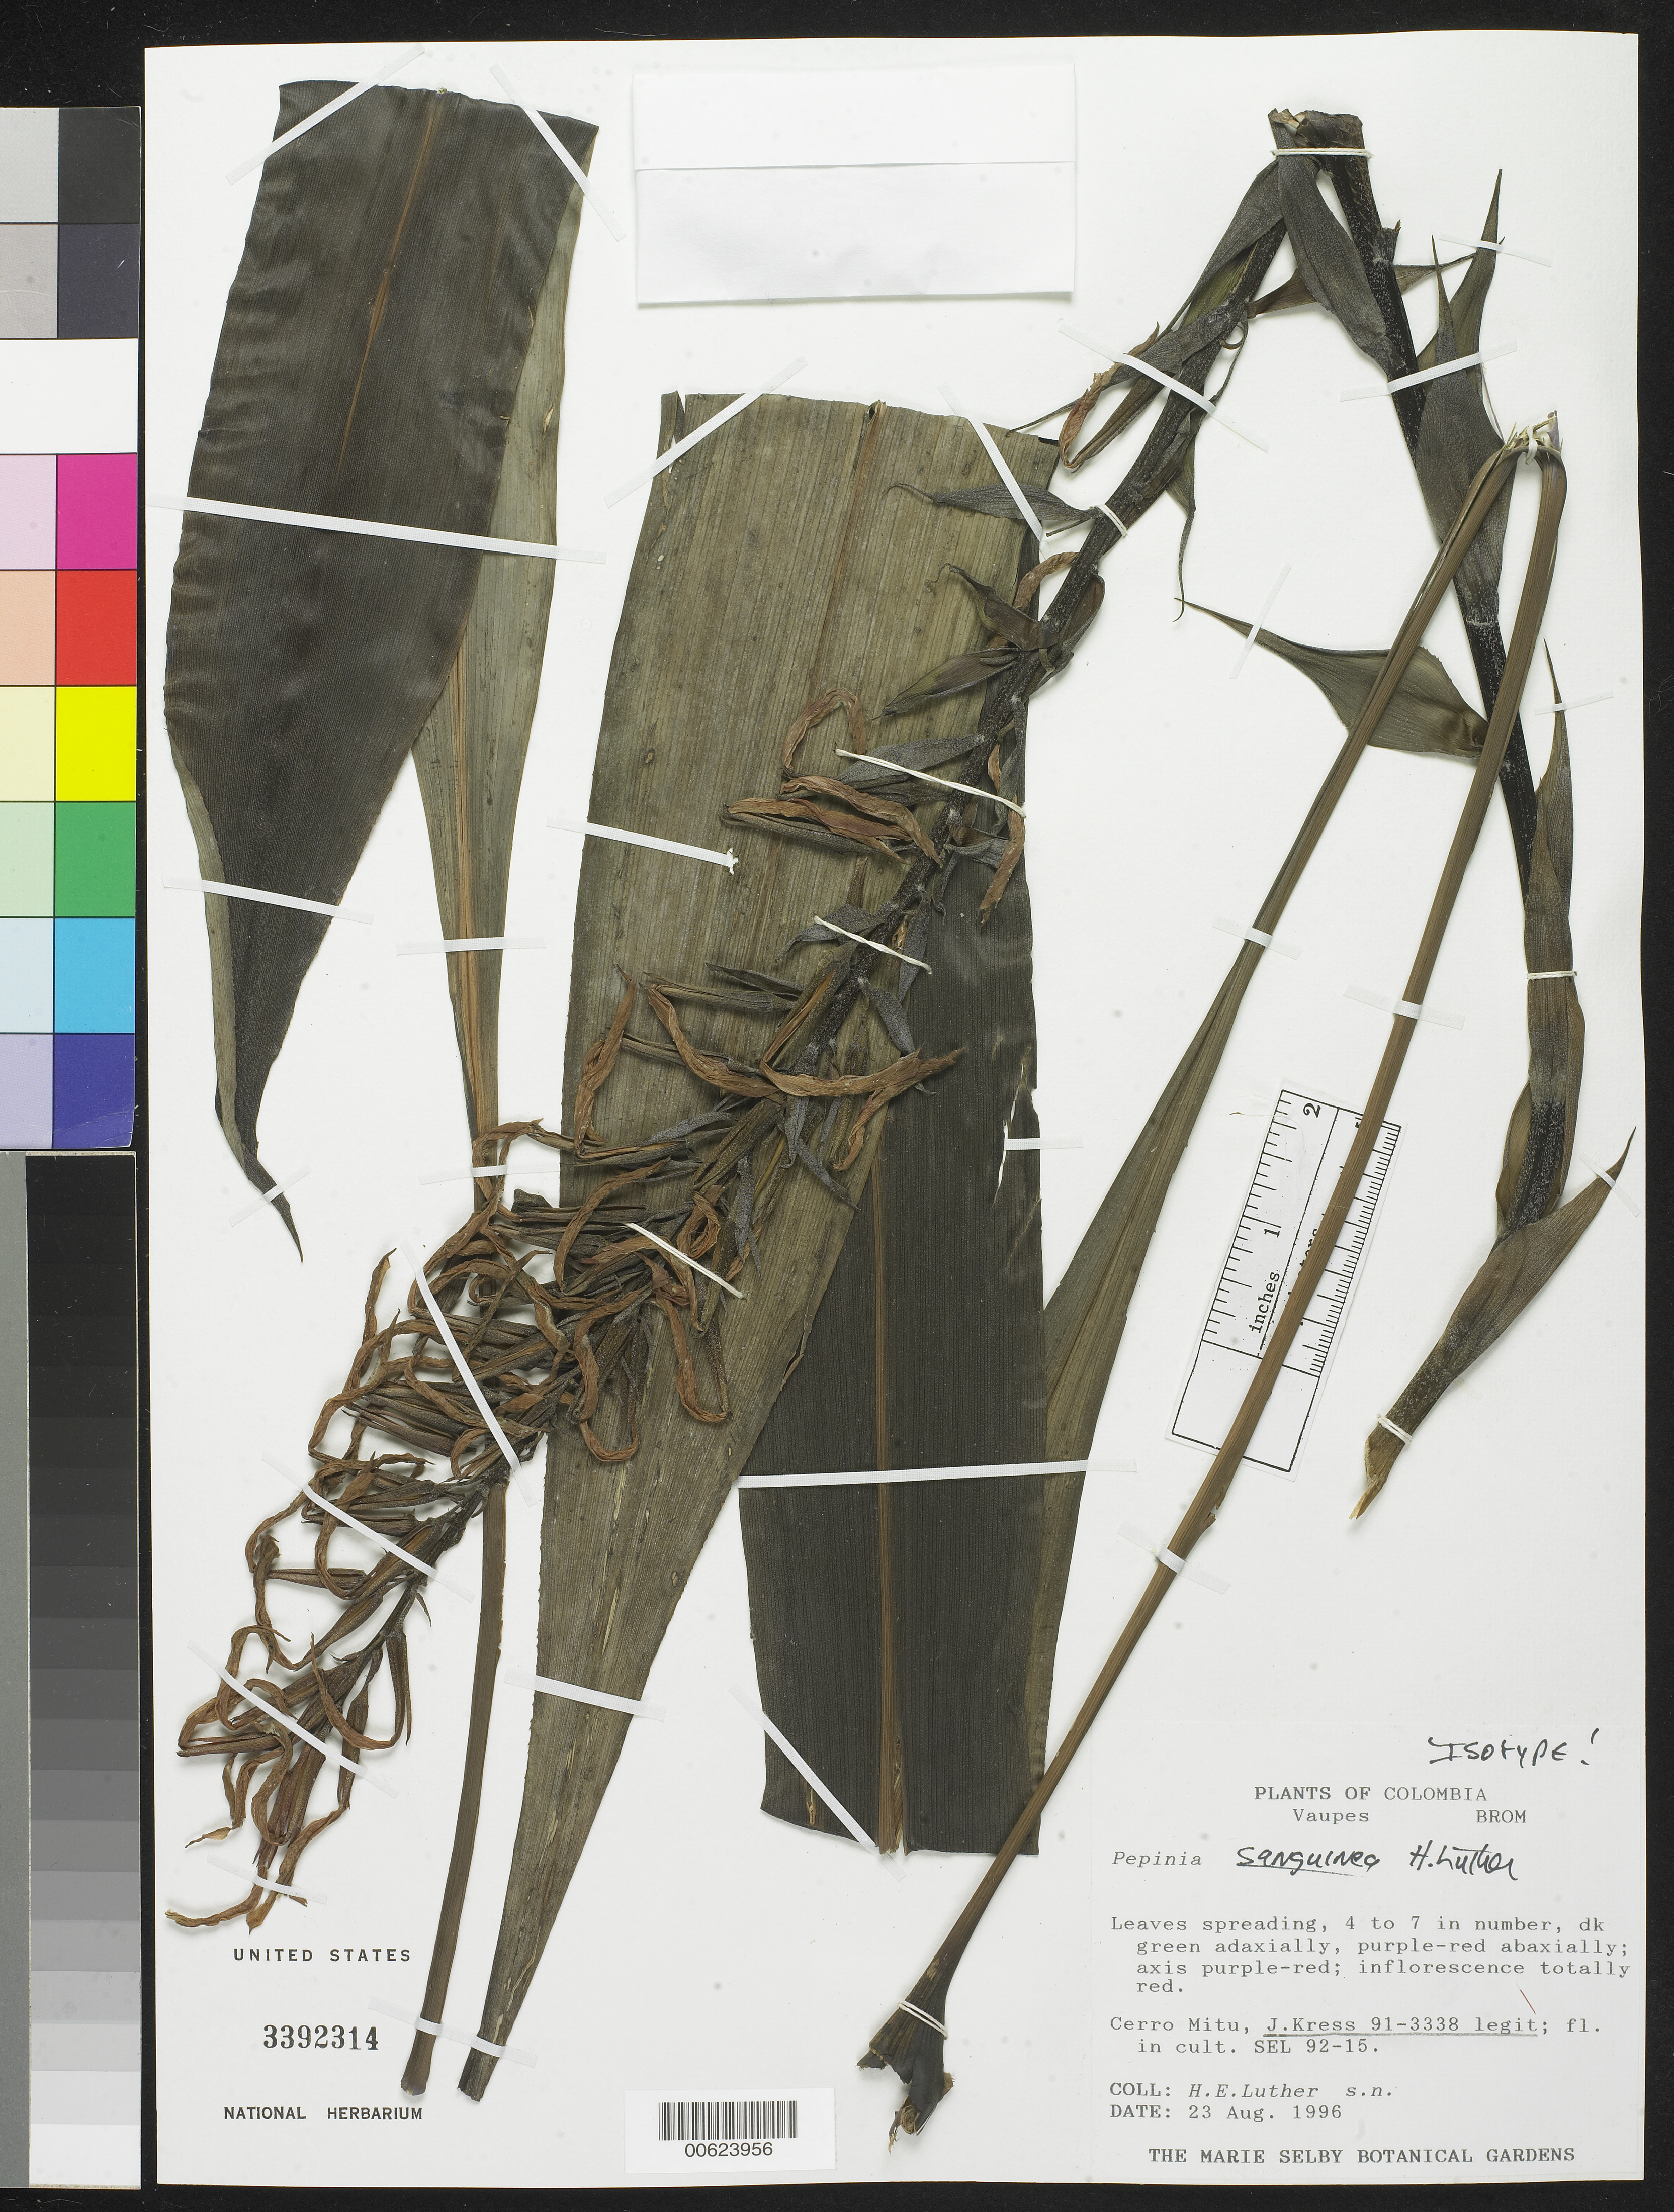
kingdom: Plantae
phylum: Tracheophyta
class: Liliopsida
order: Poales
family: Bromeliaceae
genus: Pepinia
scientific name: Pepinia sanguinea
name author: H. Luther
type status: Isotype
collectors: Harry E. Luther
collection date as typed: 23 Aug 1996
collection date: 1996-08-23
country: Colombia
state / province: Vaupés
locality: Cerro Mitu.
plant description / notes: J. Kress 91-3338 legit; fl. in cult. SEL 92-15.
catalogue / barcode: US 3392314